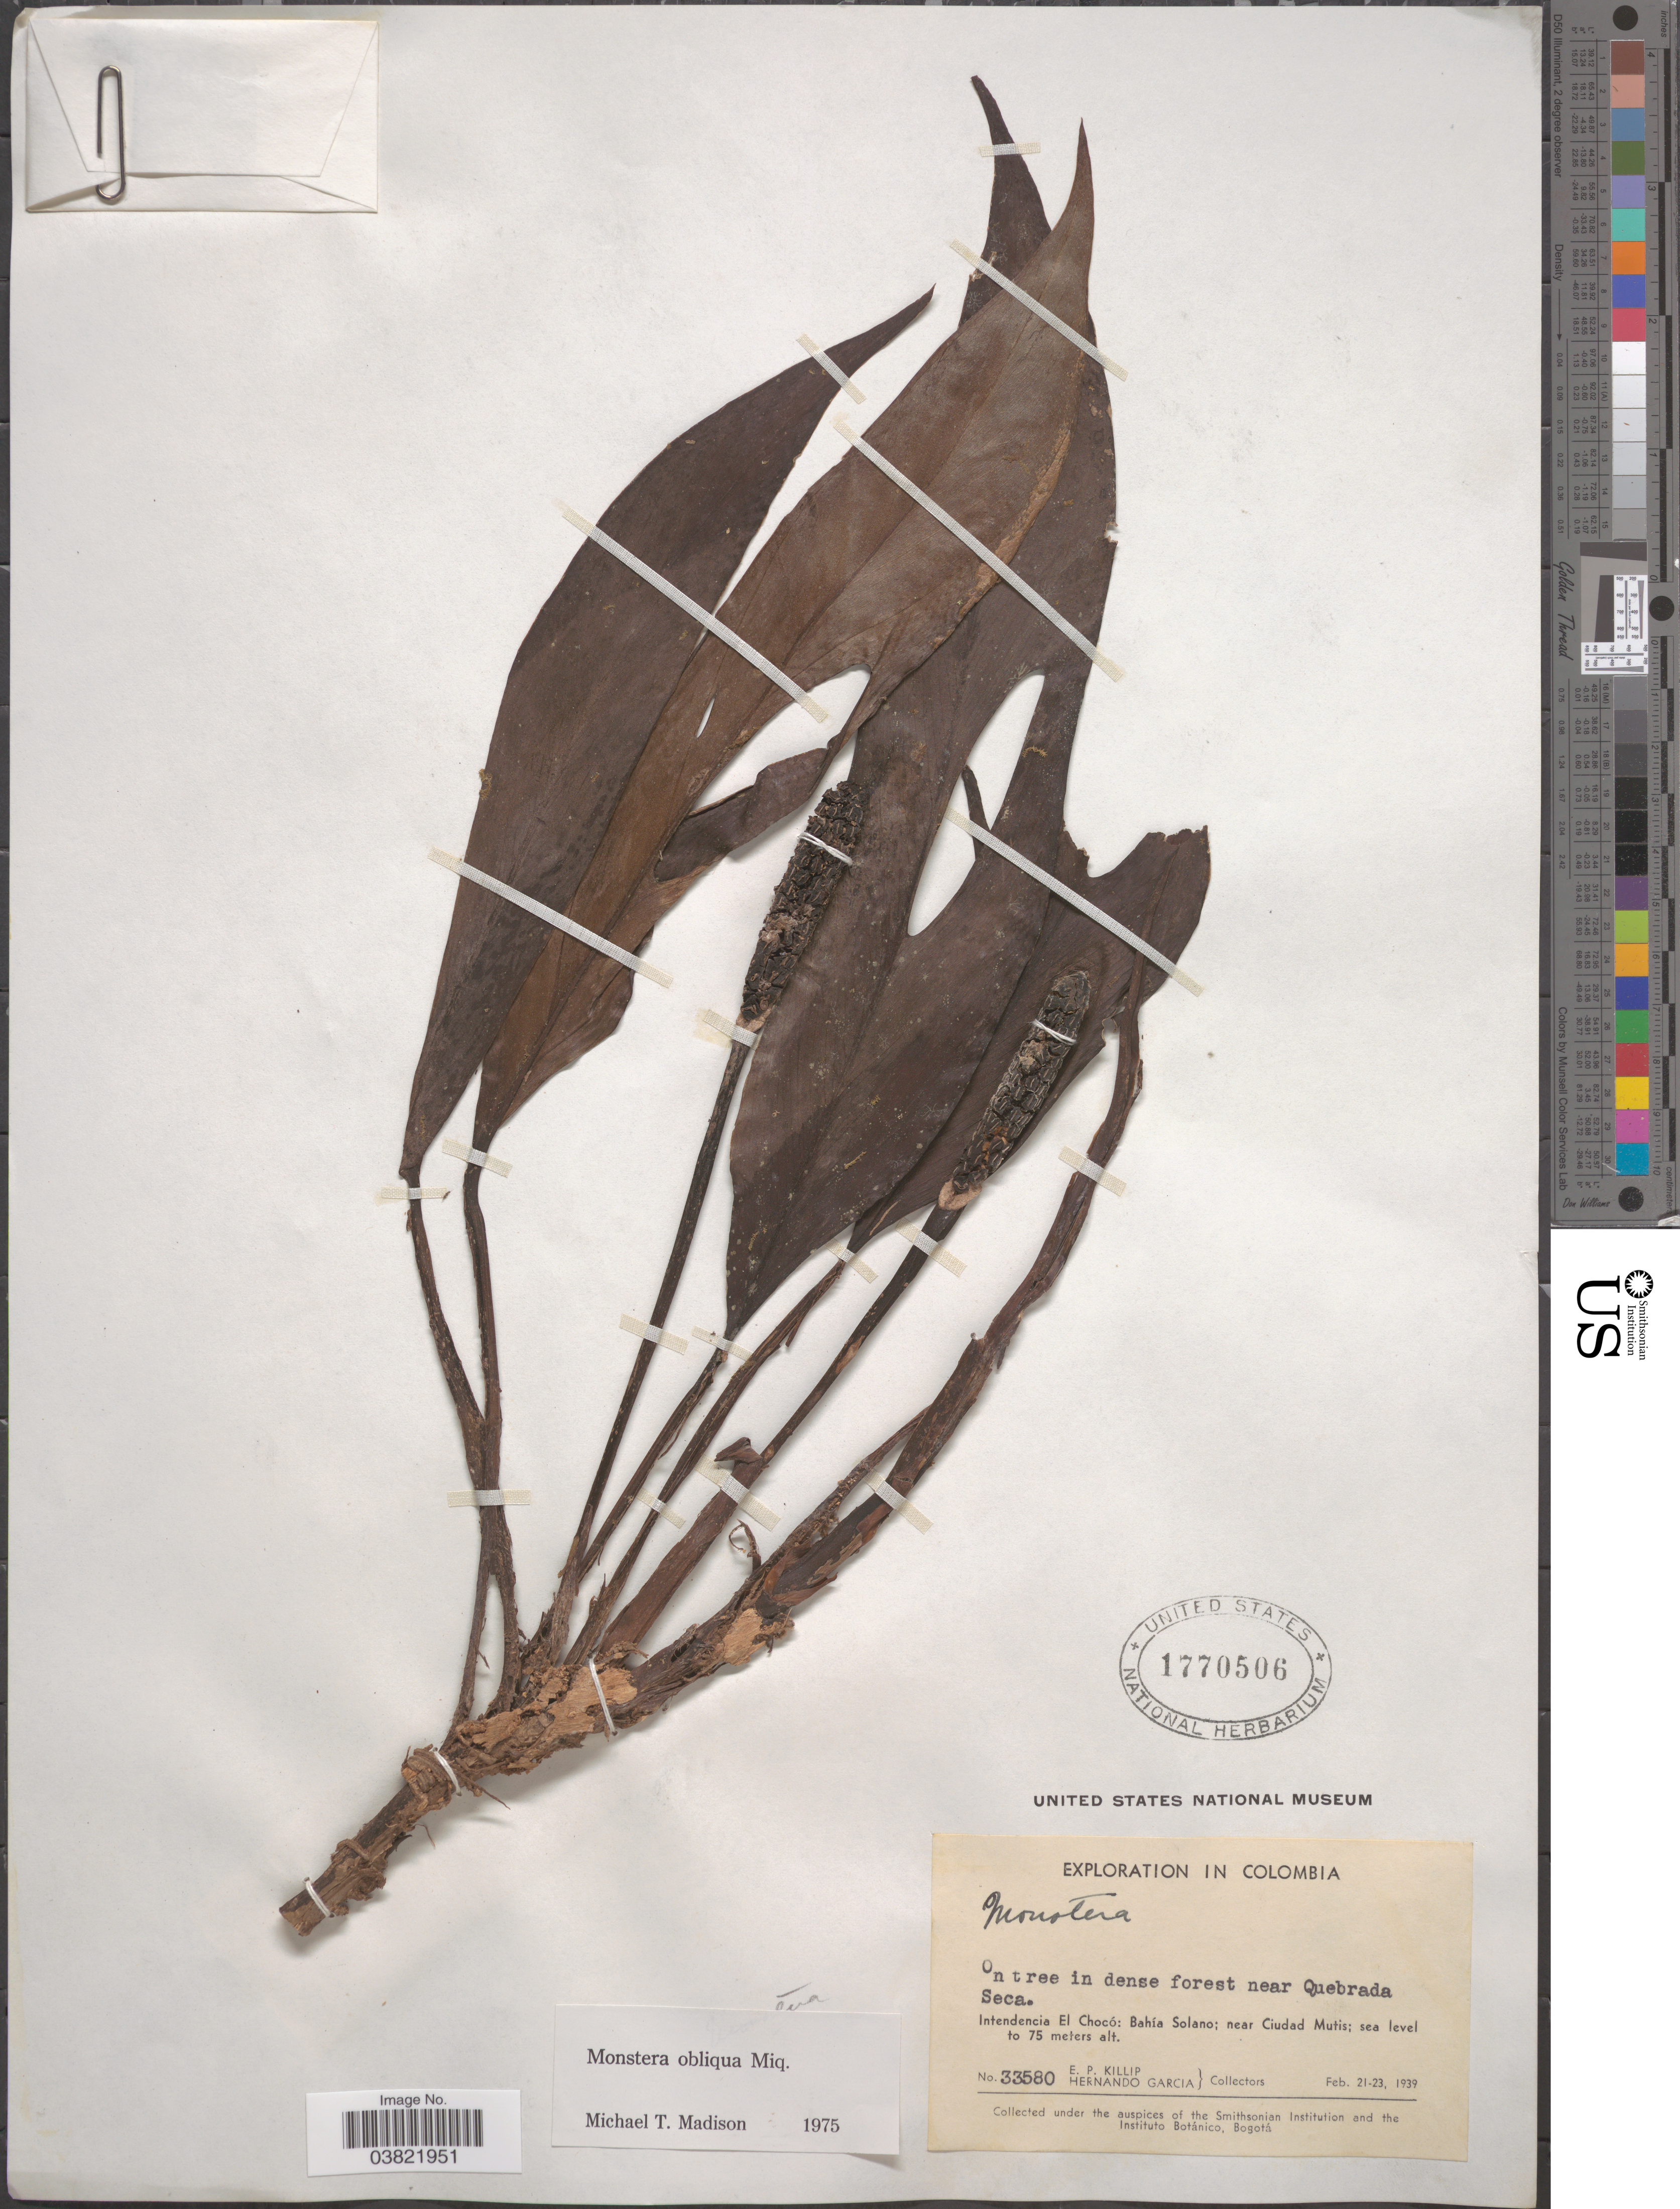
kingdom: Plantae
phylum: Tracheophyta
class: Liliopsida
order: Alismatales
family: Araceae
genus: Monstera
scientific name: Monstera obliqua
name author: Miq.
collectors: E. P. Killip & H. Garcia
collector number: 33580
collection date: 1939-02-21/1939-02-23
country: Colombia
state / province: Chocó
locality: Near Quebrada Seca. Intendencia El Chocó: Bahía Solano; near Ciudad Mutis.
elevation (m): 0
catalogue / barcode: US 1770506